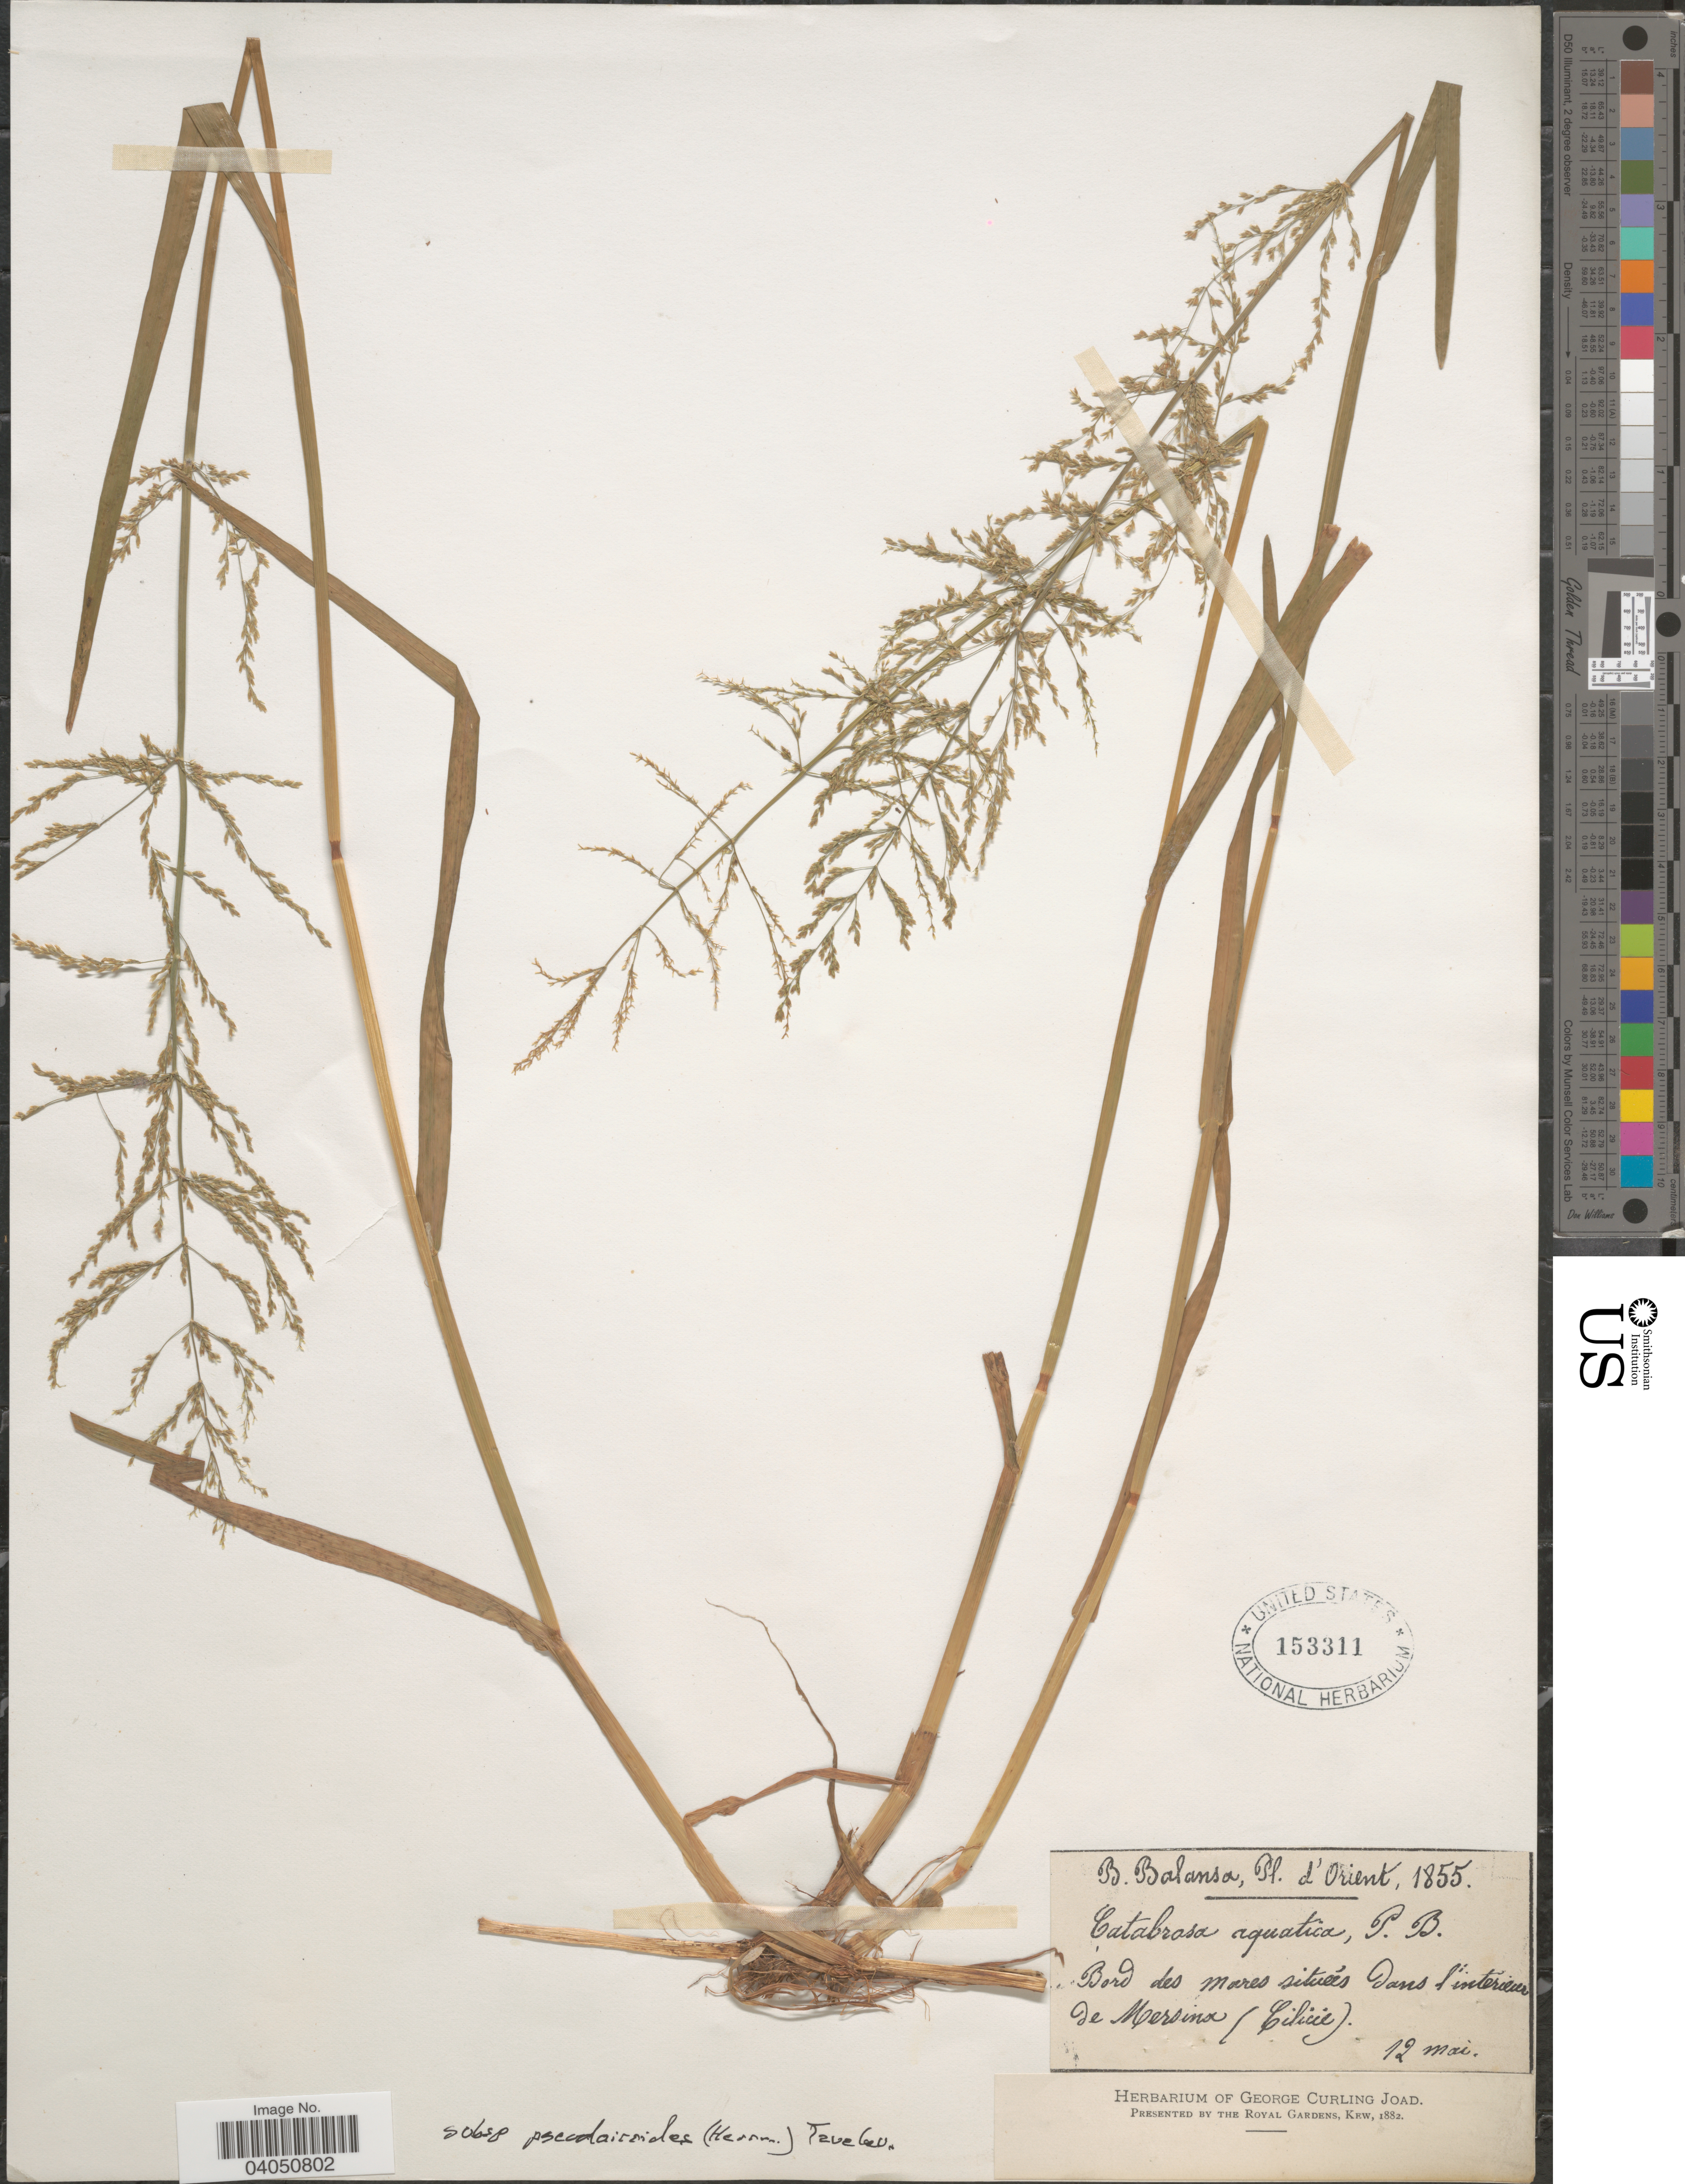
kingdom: Plantae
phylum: Tracheophyta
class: Liliopsida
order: Poales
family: Poaceae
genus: Catabrosa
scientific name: Catabrosa aquatica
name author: (L.) P. Beauv.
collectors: B. Balansa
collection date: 1855-05-12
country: Turkey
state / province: Mersin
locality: Orient. Bord des mares situers dans l' interieur de Mersina (Cilicie).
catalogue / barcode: US 153311